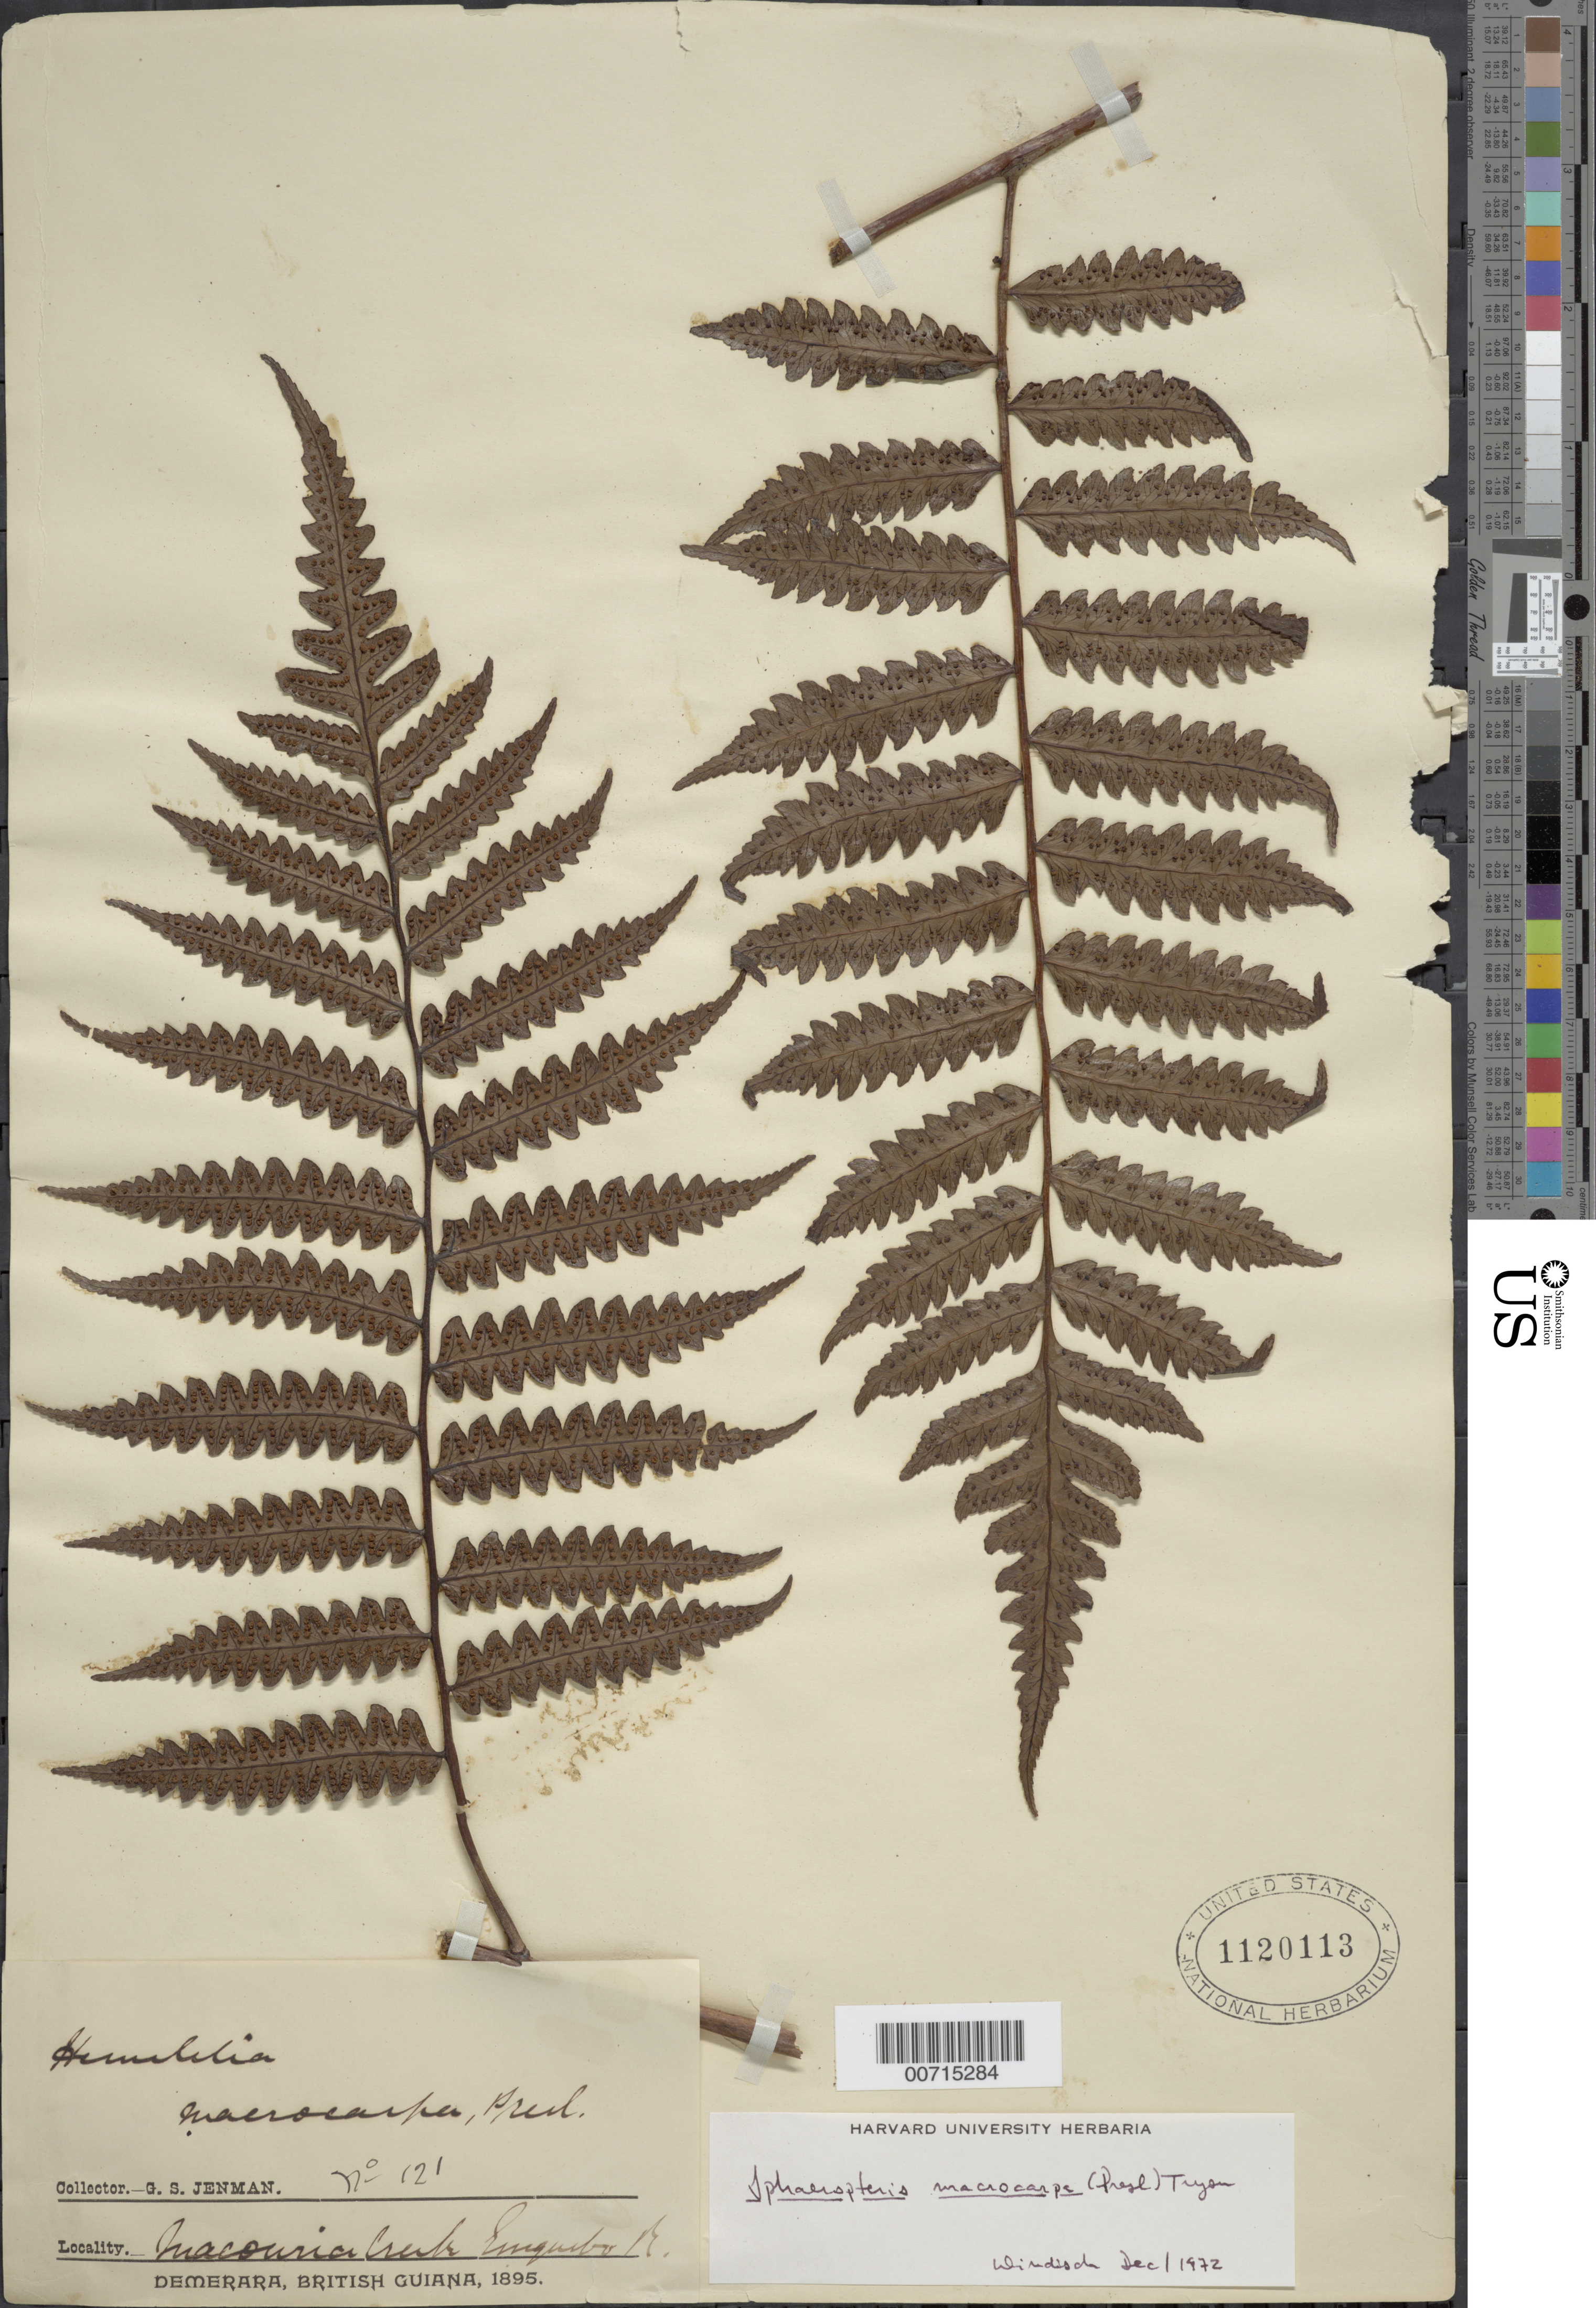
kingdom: Plantae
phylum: Tracheophyta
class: Polypodiopsida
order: Cyatheales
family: Cyatheaceae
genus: Cyathea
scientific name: Cyathea macrocarpa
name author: (C. Presl) Domin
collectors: G. S. Jenman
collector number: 121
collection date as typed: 1895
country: Guyana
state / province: U. Demerara-Berbice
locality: Macouri Creek, Essequibo River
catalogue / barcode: US 1120113